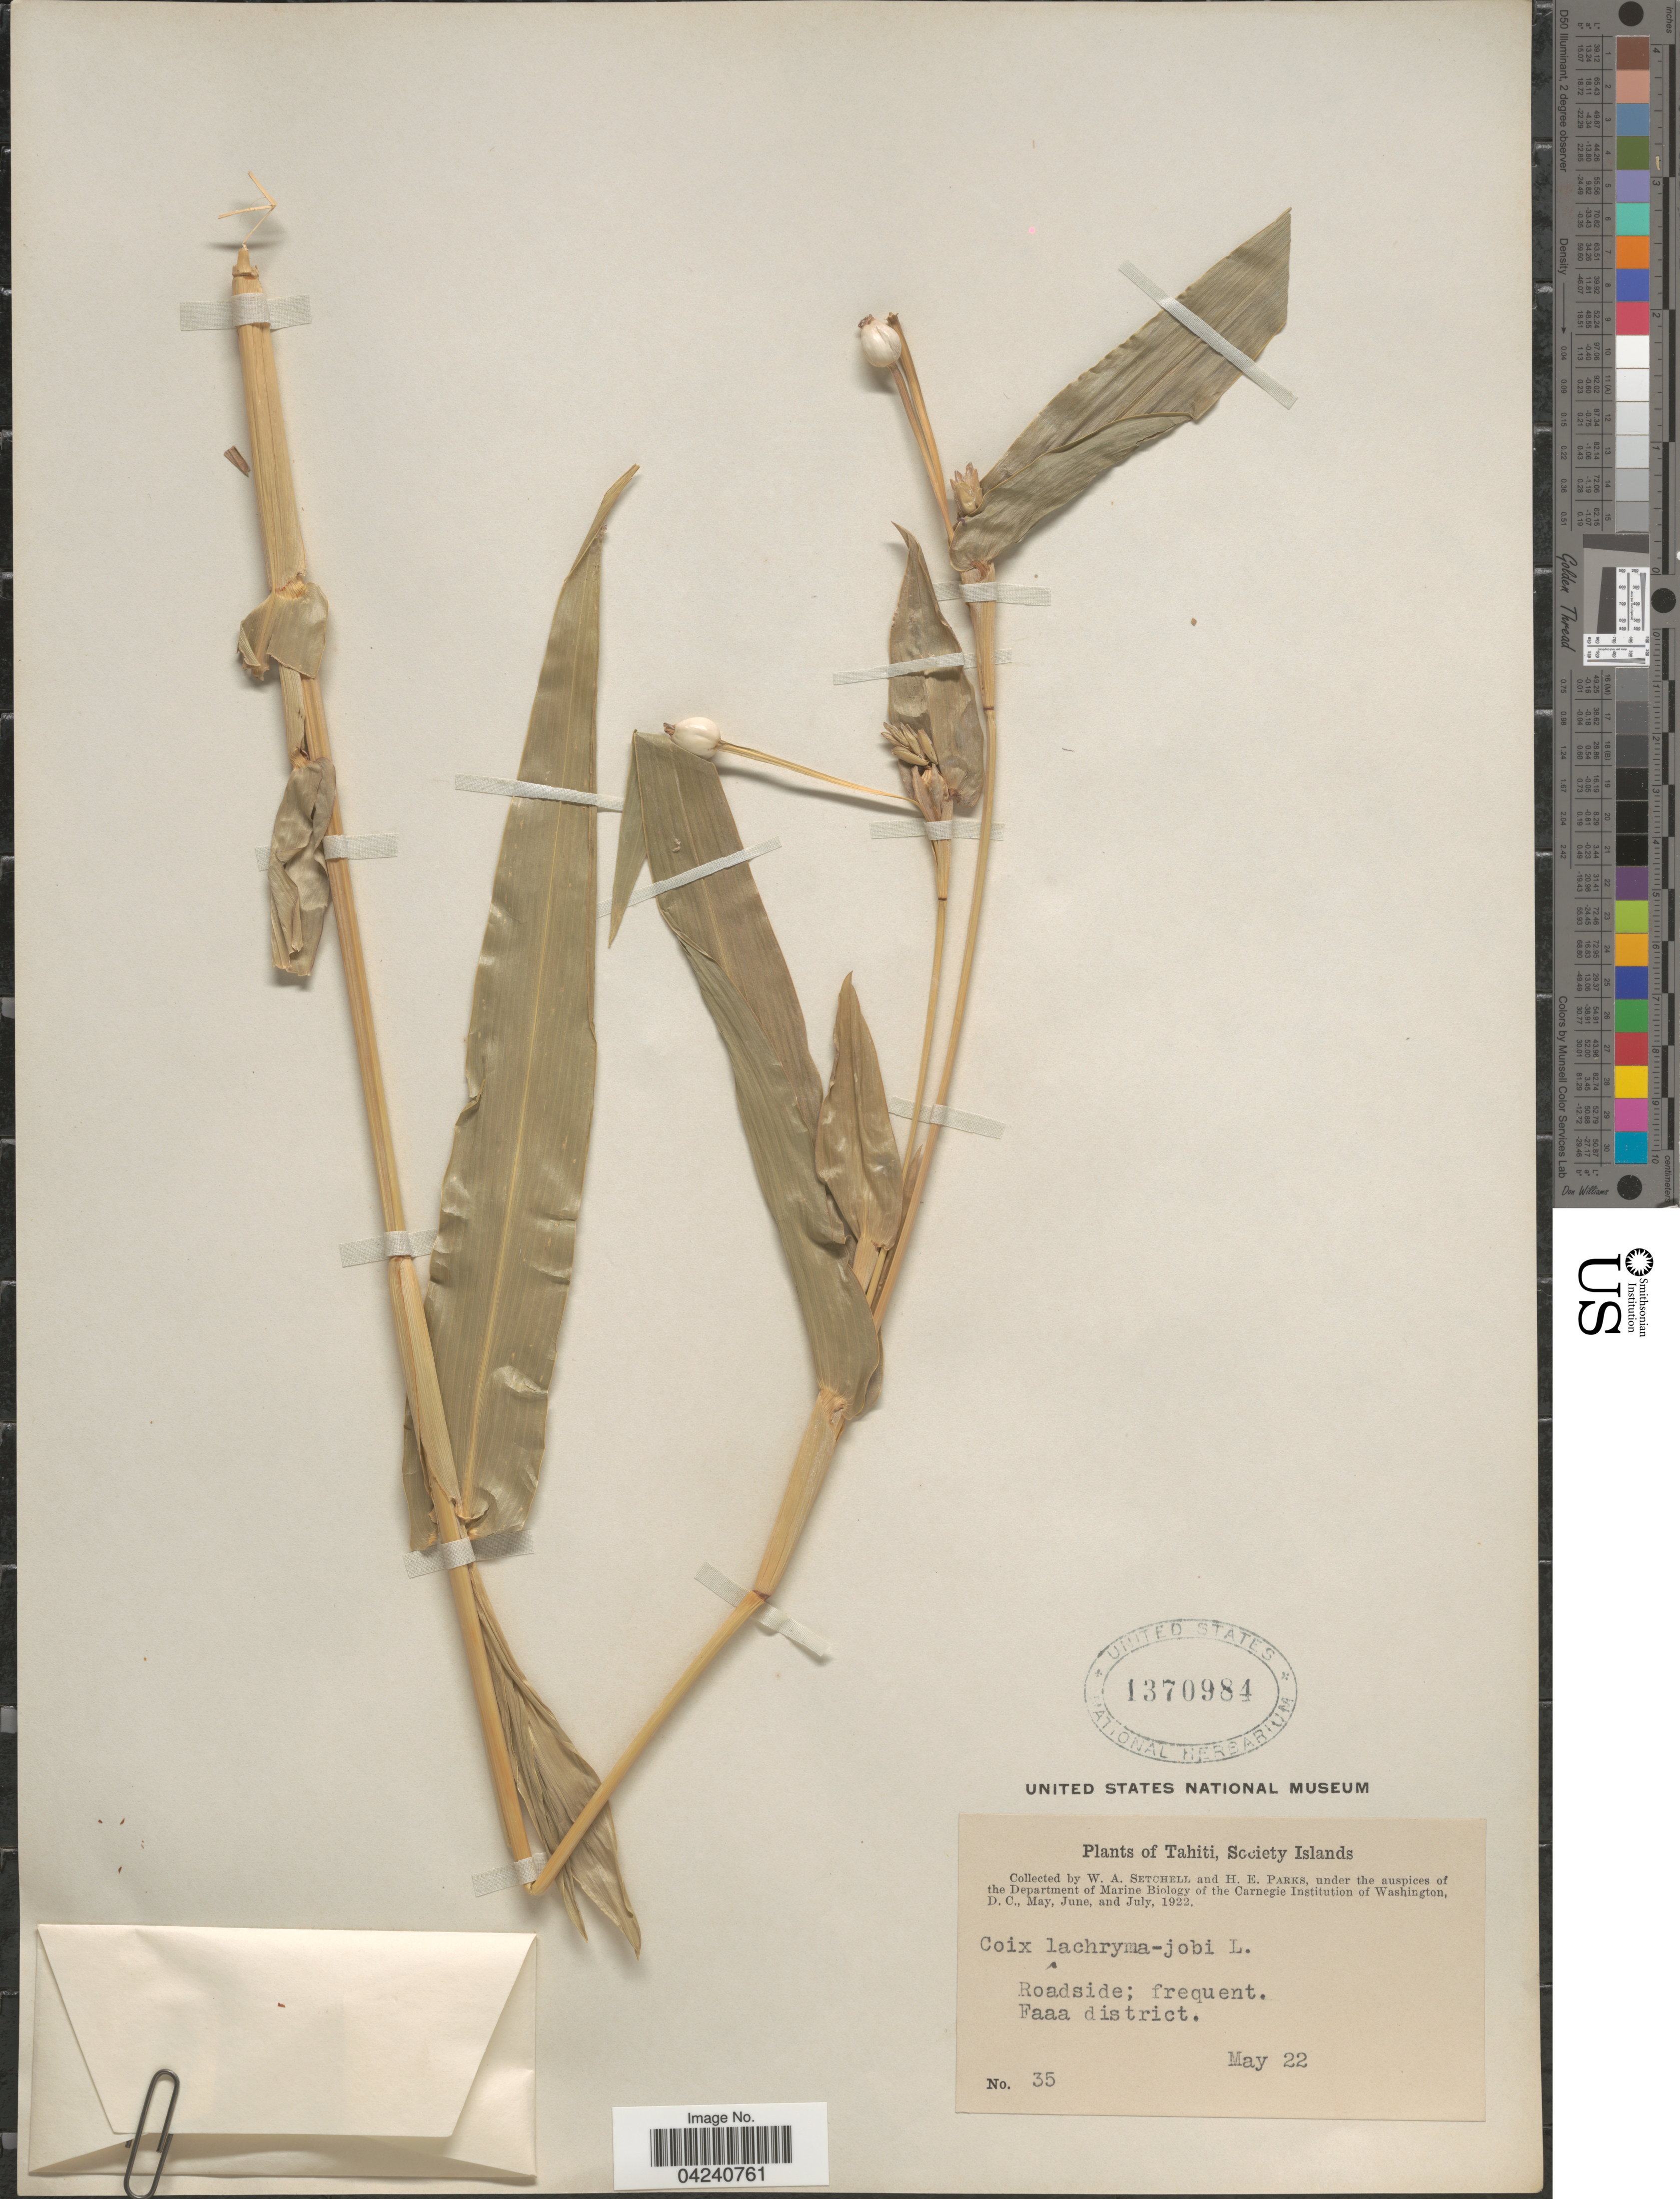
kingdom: Plantae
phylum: Tracheophyta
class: Liliopsida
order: Poales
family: Poaceae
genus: Coix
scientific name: Coix lacryma-jobi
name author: L.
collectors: W. Setchell & H. E. Parks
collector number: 35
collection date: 1922-05-22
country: French Polynesia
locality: Tahiti, Society Islands. Faaa district.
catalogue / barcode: US 1370984